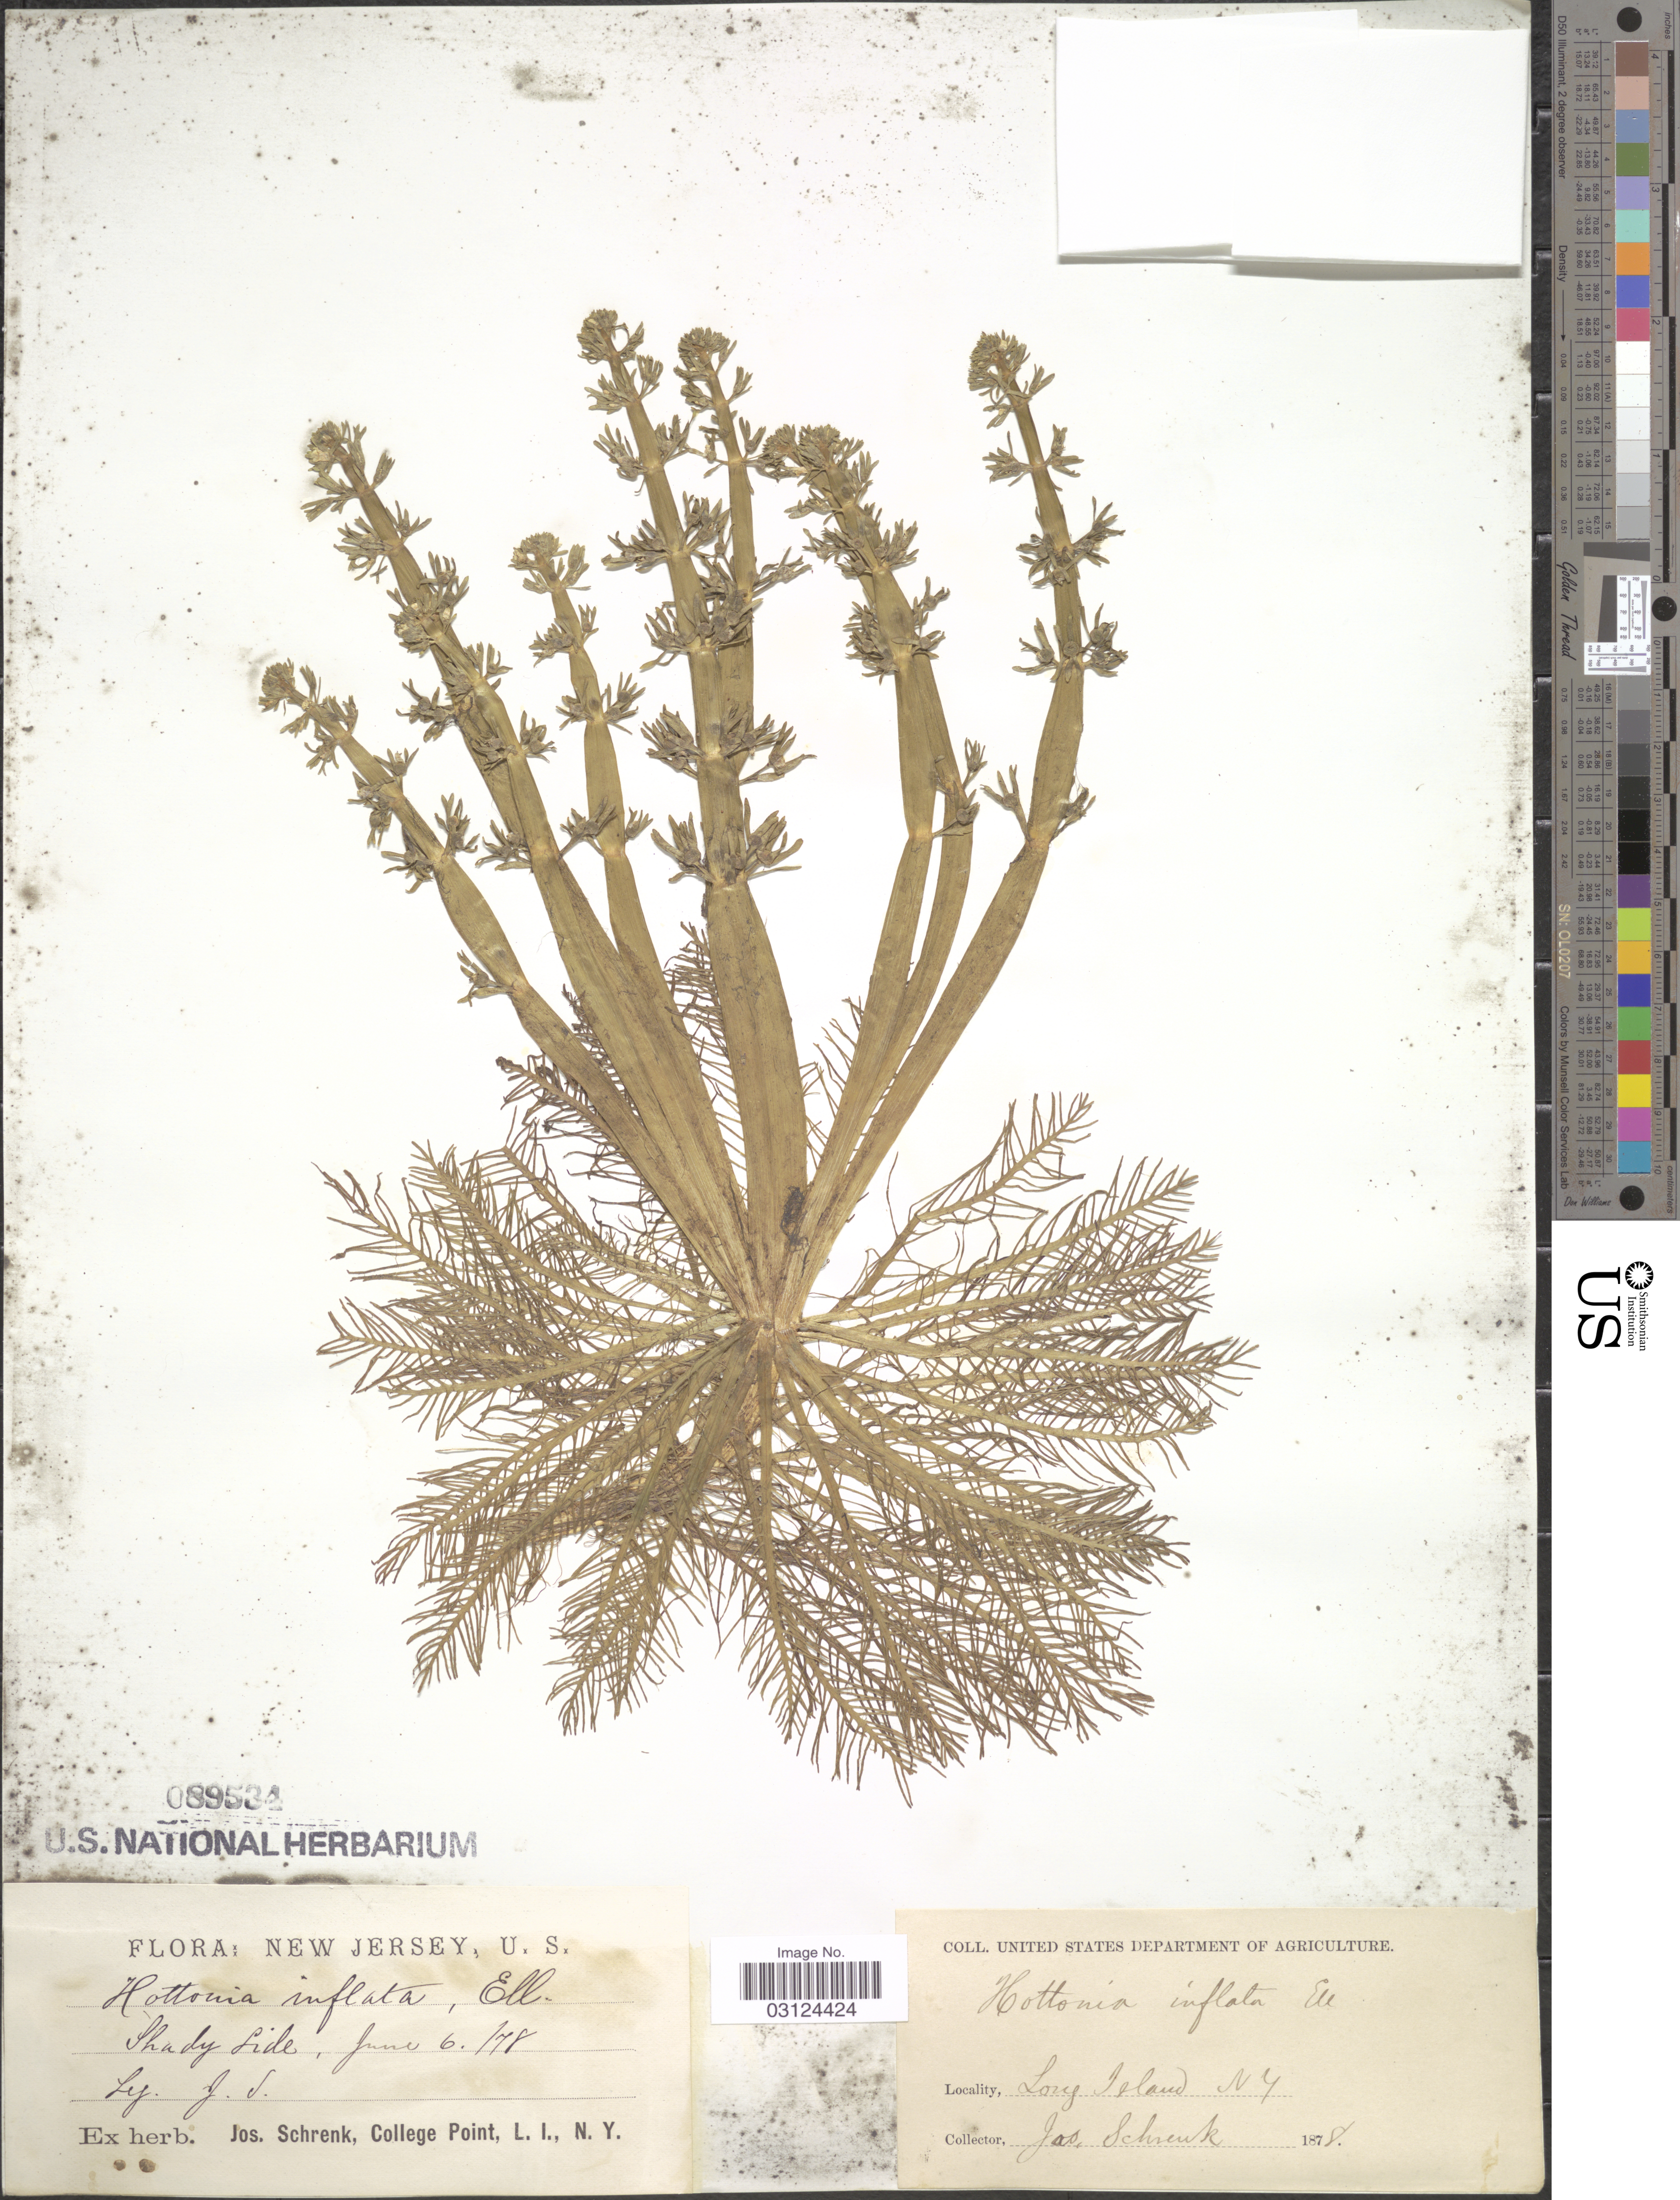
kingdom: Plantae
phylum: Tracheophyta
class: Magnoliopsida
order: Ericales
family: Primulaceae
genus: Hottonia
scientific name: Hottonia inflata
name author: Elliott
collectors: J. Schrenk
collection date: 1878-06-06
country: United States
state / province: New York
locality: Shady side, Long Island.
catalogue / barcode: US 89534